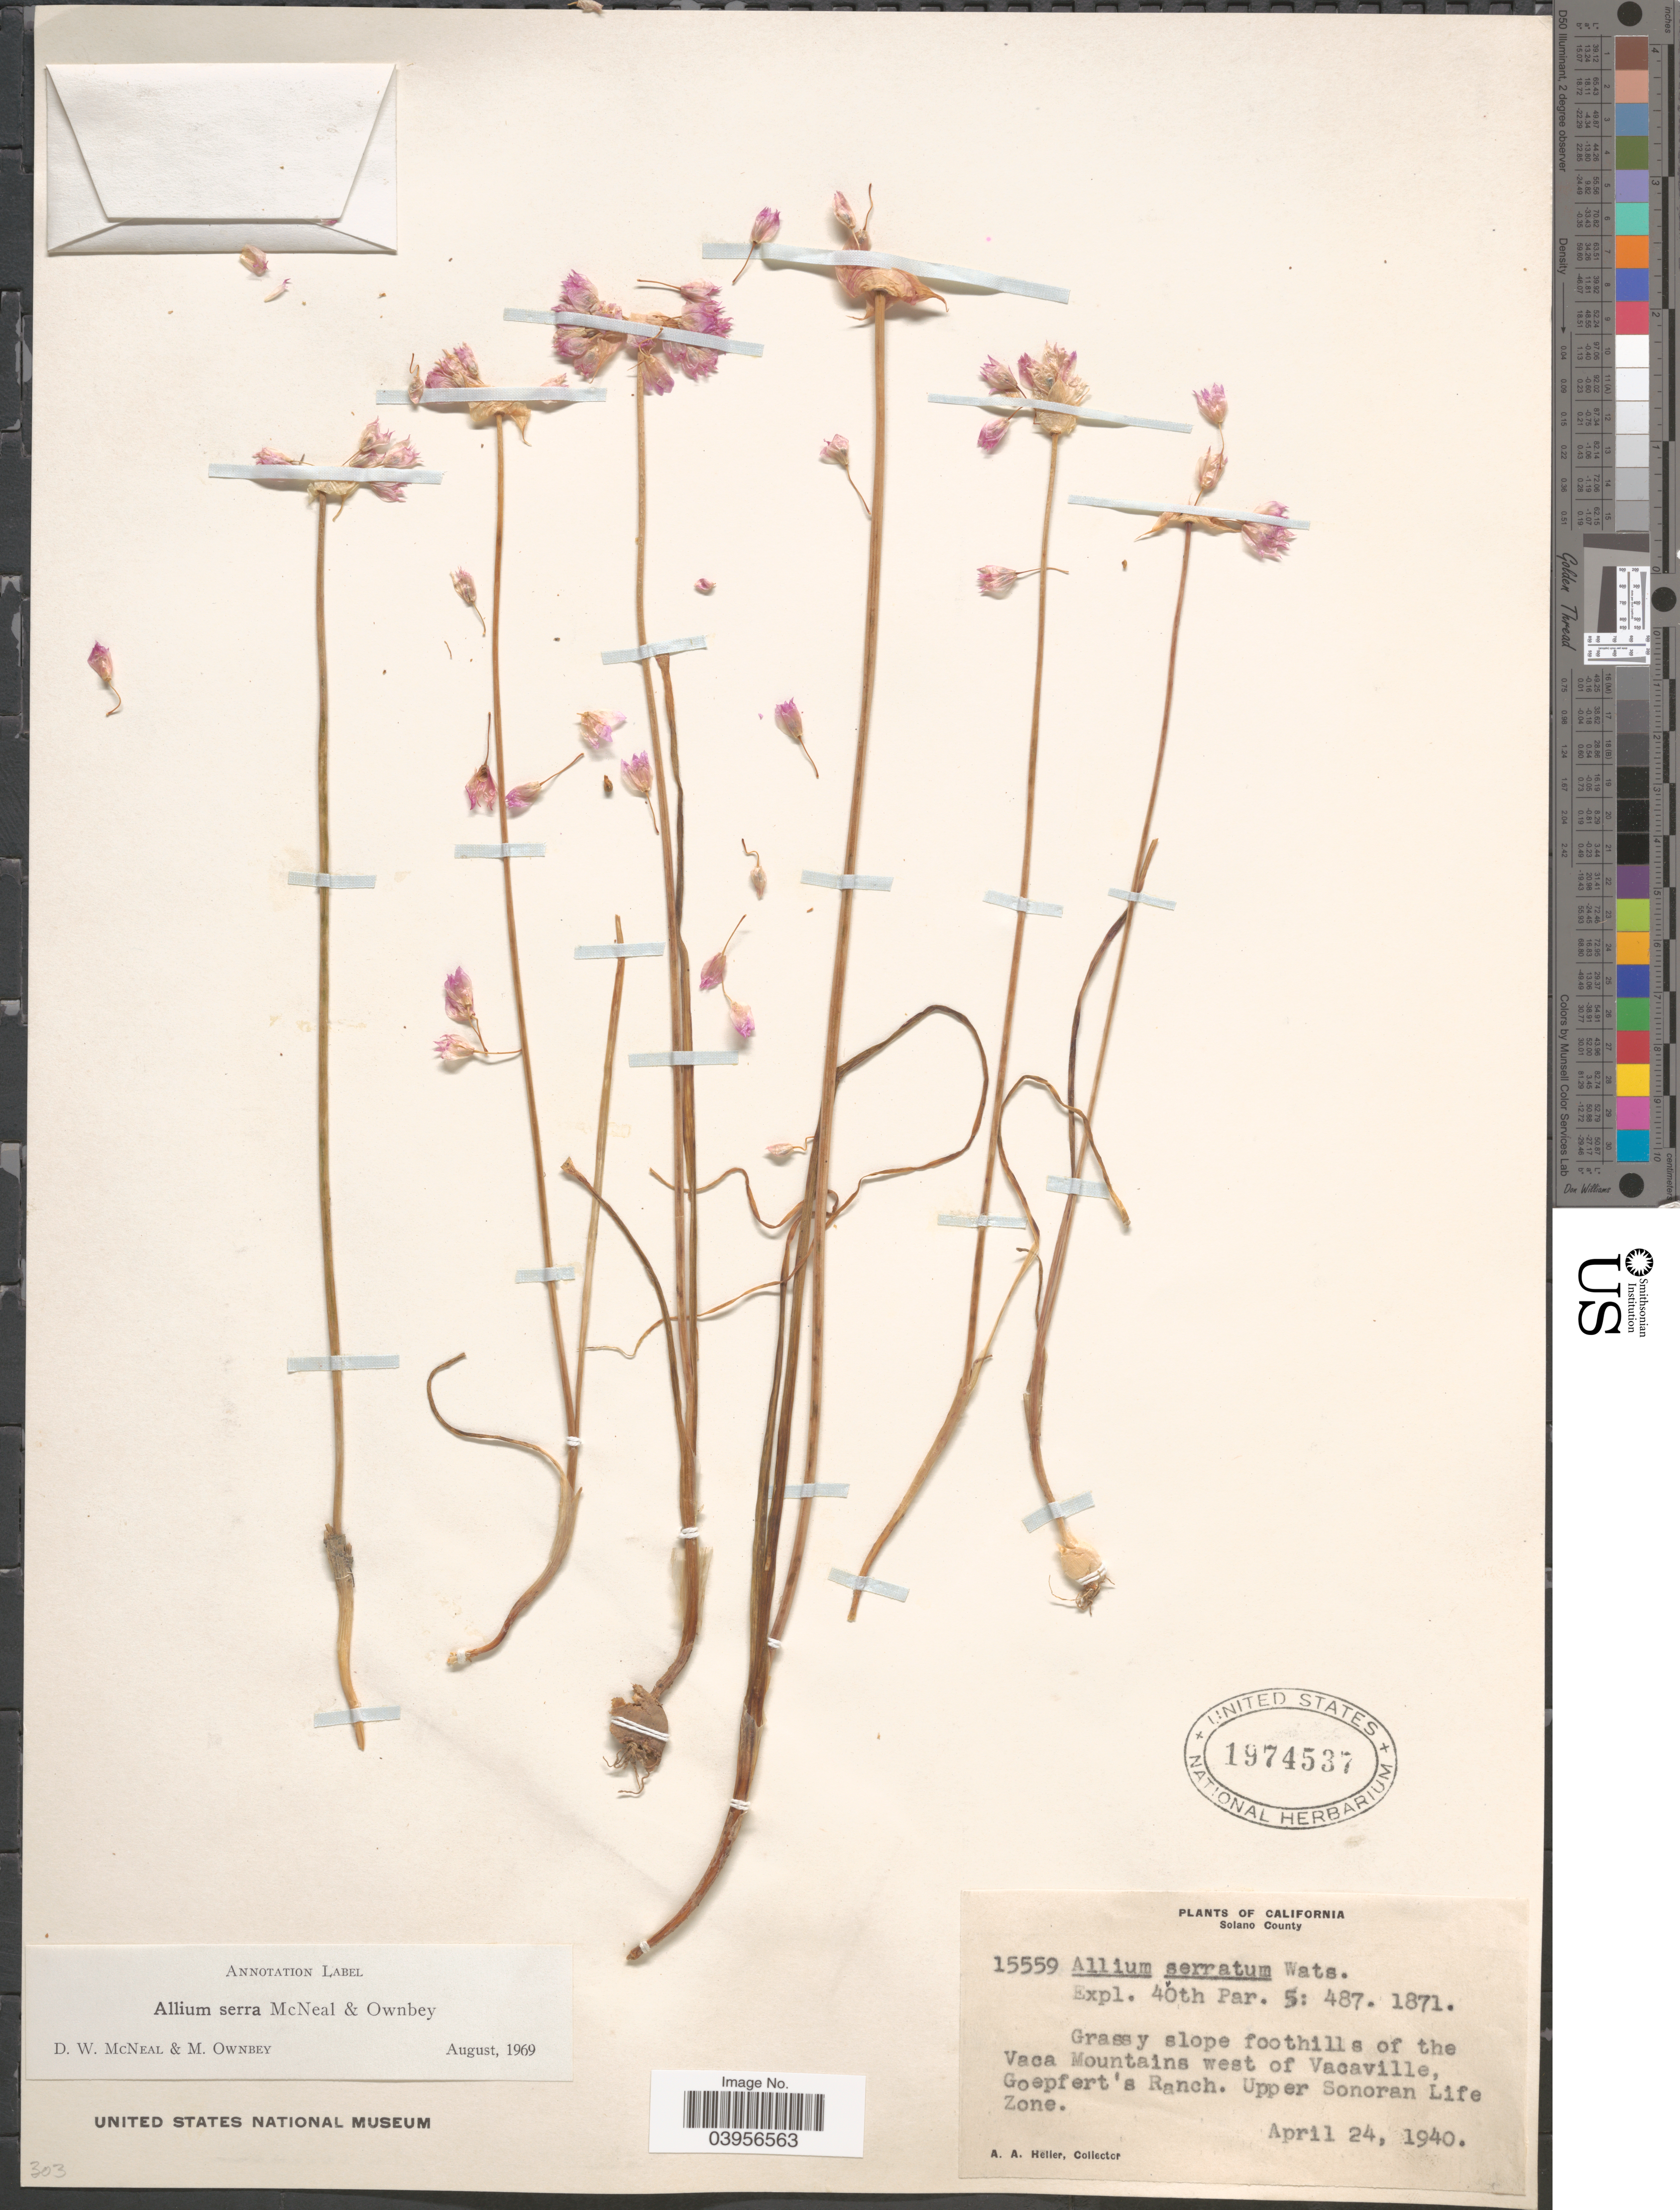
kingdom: Plantae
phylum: Tracheophyta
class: Liliopsida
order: Asparagales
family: Amaryllidaceae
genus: Allium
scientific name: Allium serra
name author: McNeal & Ownbey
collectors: A. A. Heller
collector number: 15559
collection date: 1940-04-24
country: United States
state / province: California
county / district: Solano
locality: Solano County. Grassy slope foothills of the Vaca Mountains west of Vacaville, Goepfert's Ranch. Upper Sonoran Life Zone.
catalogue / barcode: US 1974537